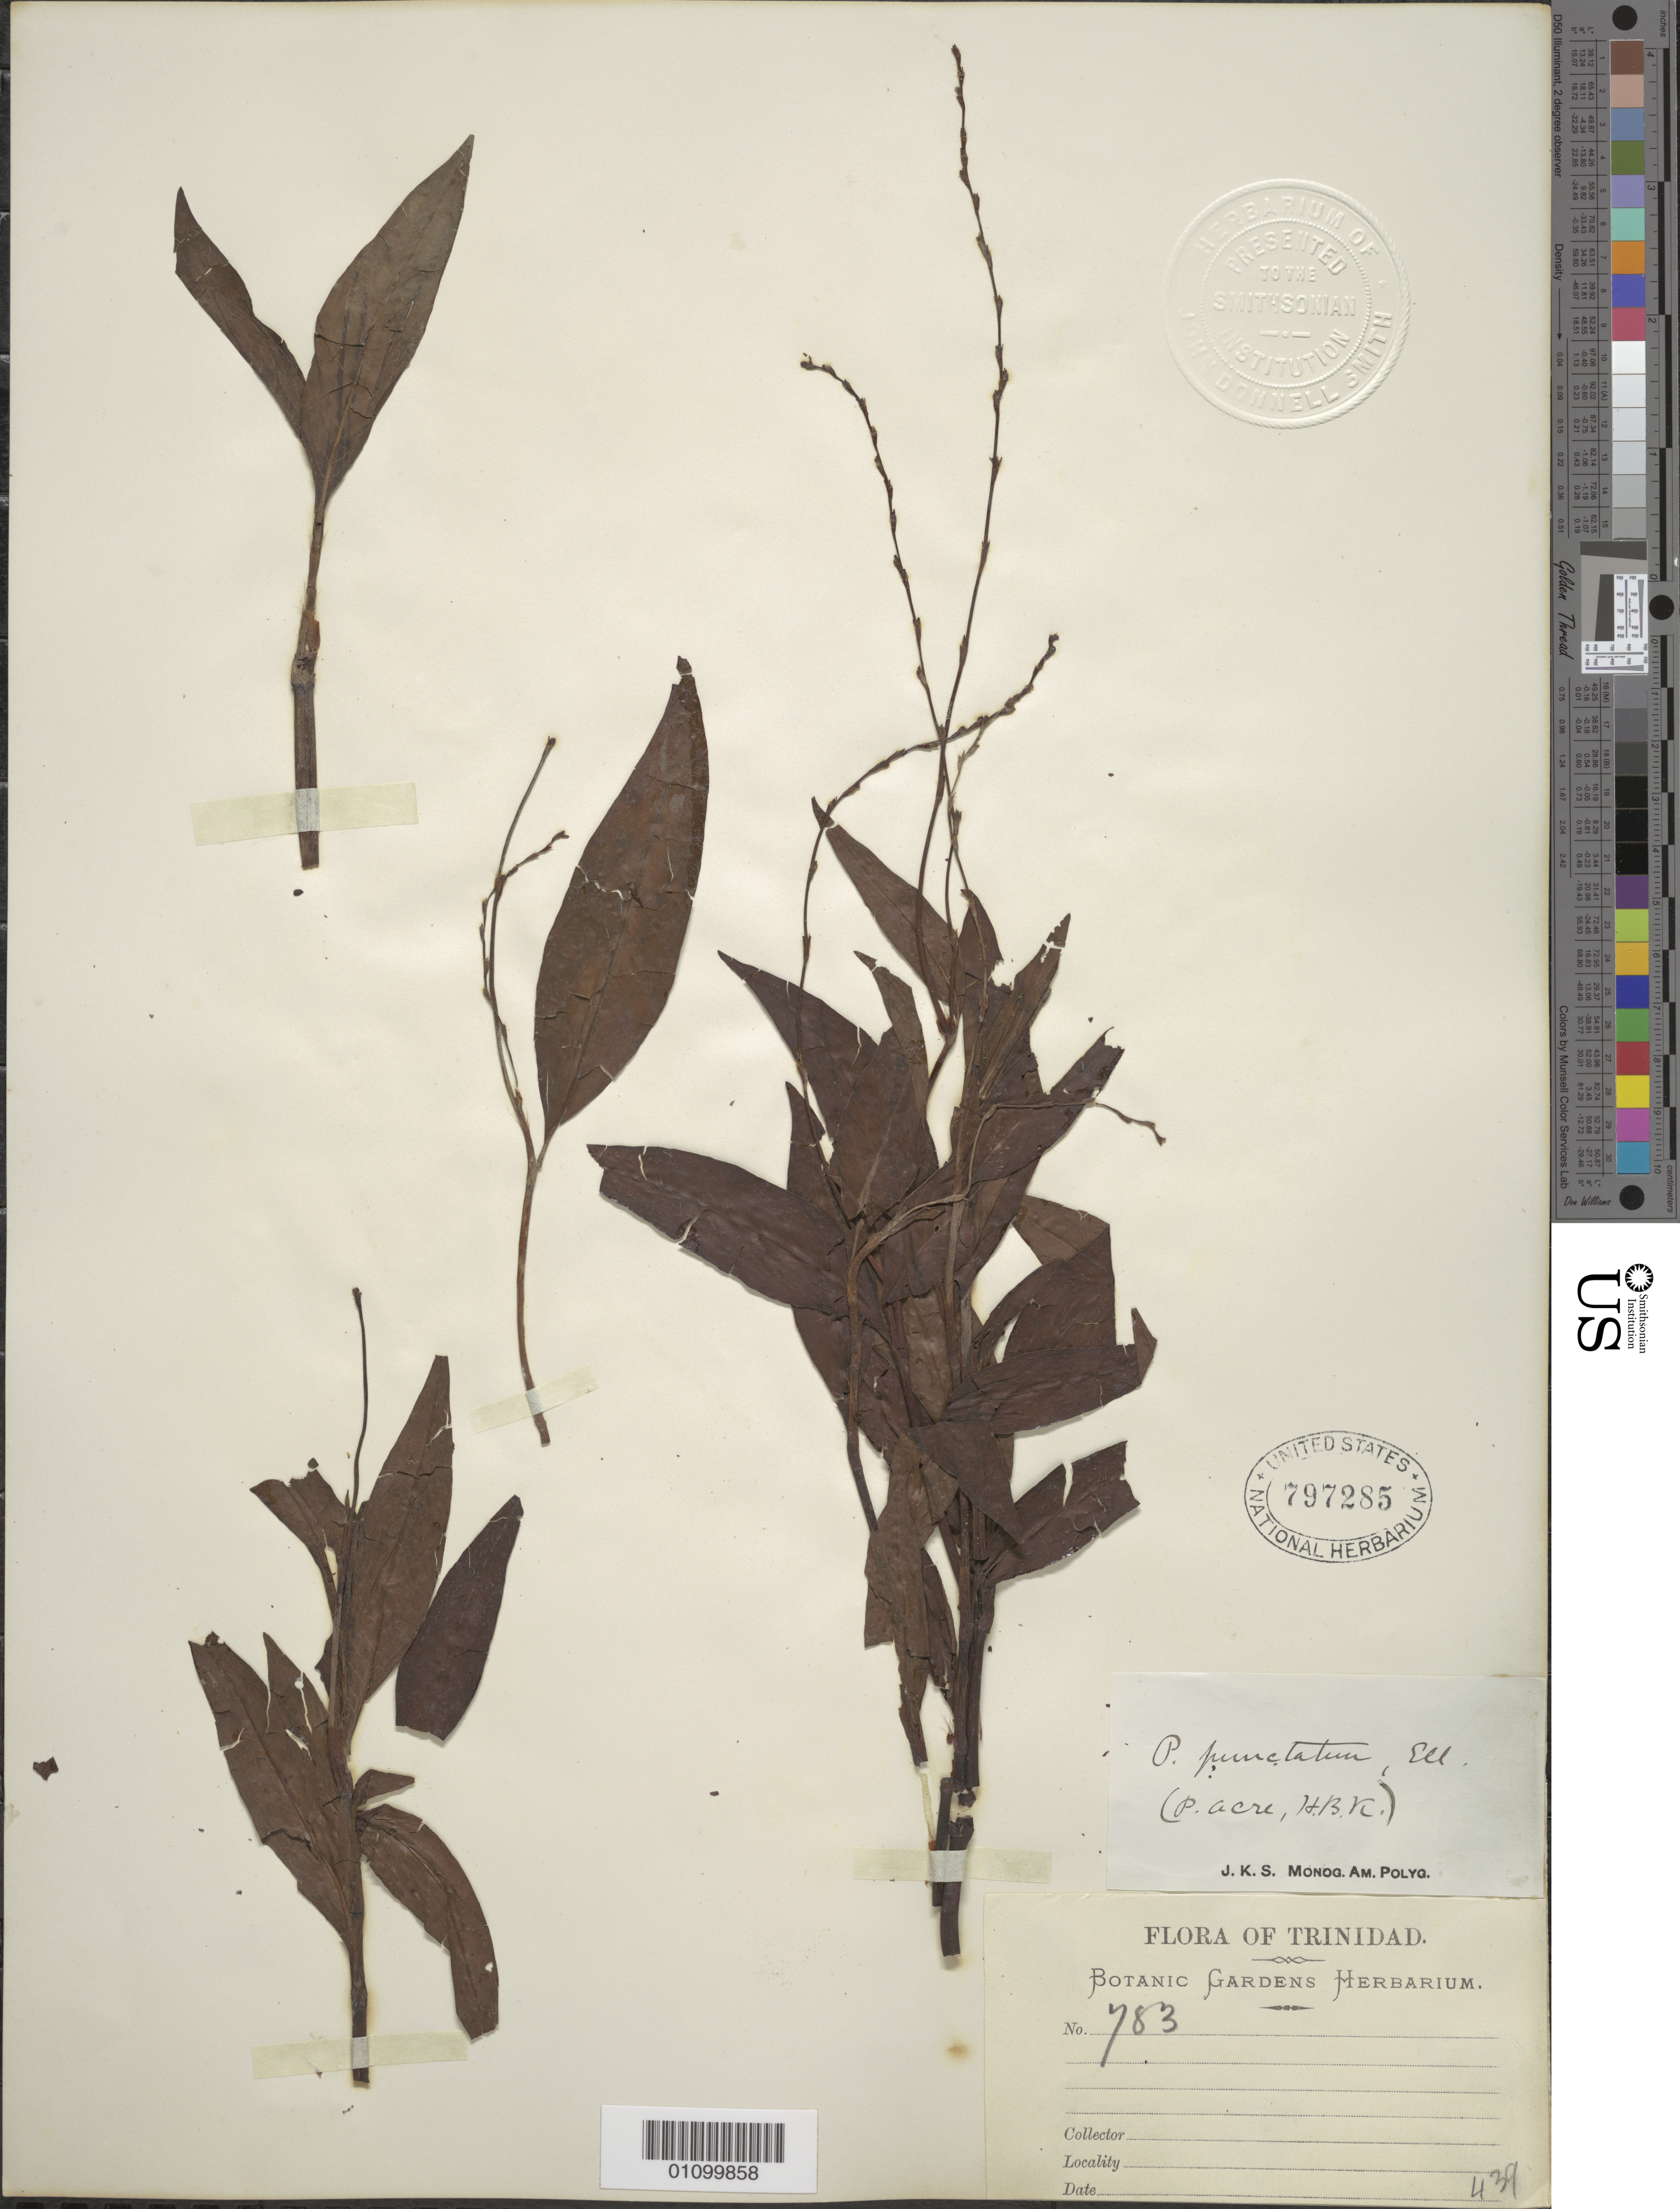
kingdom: Plantae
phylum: Tracheophyta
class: Magnoliopsida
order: Caryophyllales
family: Polygonaceae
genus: Polygonum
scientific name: Polygonum punctatum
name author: Elliott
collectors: Botanic Gardens Herbarium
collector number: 783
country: Trinidad and Tobago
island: Trinidad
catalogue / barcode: US 797285